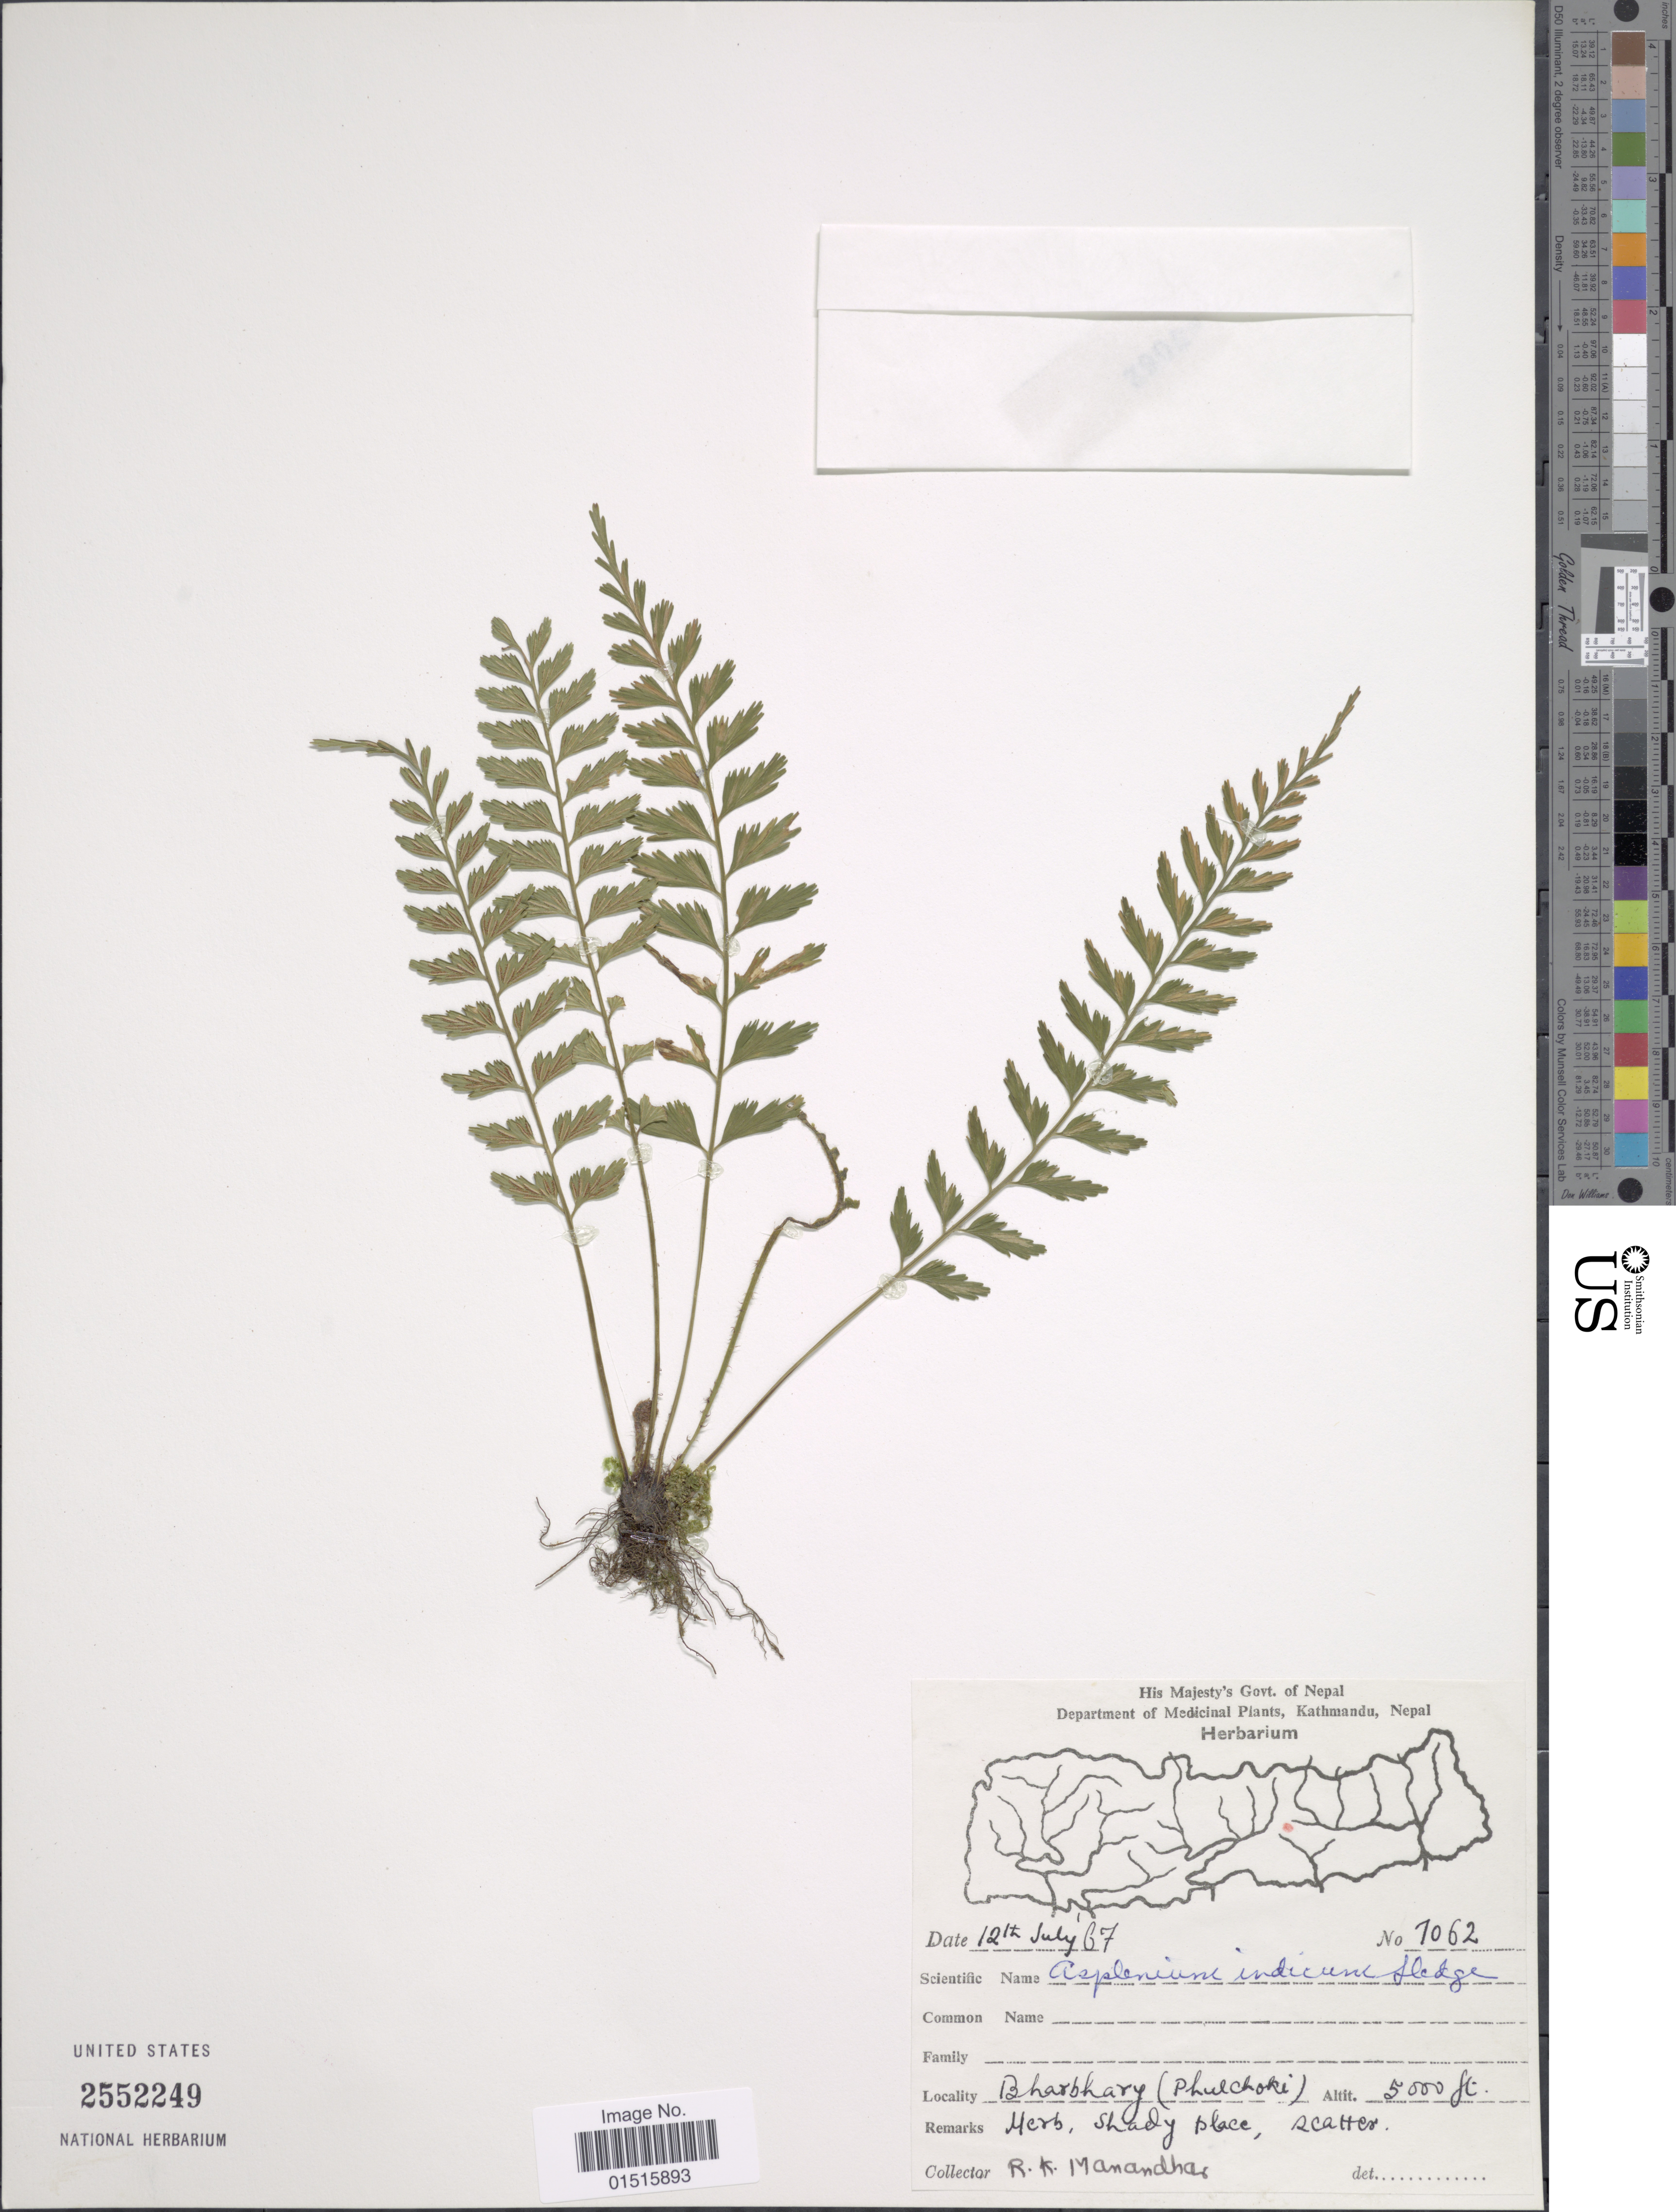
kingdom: Plantae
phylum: Tracheophyta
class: Polypodiopsida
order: Polypodiales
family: Aspleniaceae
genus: Asplenium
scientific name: Asplenium yoshinagae var. planicaule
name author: (Wall. ex Mett.) C.V. Morton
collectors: R. Manandhar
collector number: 1062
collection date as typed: Transcribed d/m/y: 12/7/67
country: Nepal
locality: Bharbary (Phulchoki)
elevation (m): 1524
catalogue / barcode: US 2552249